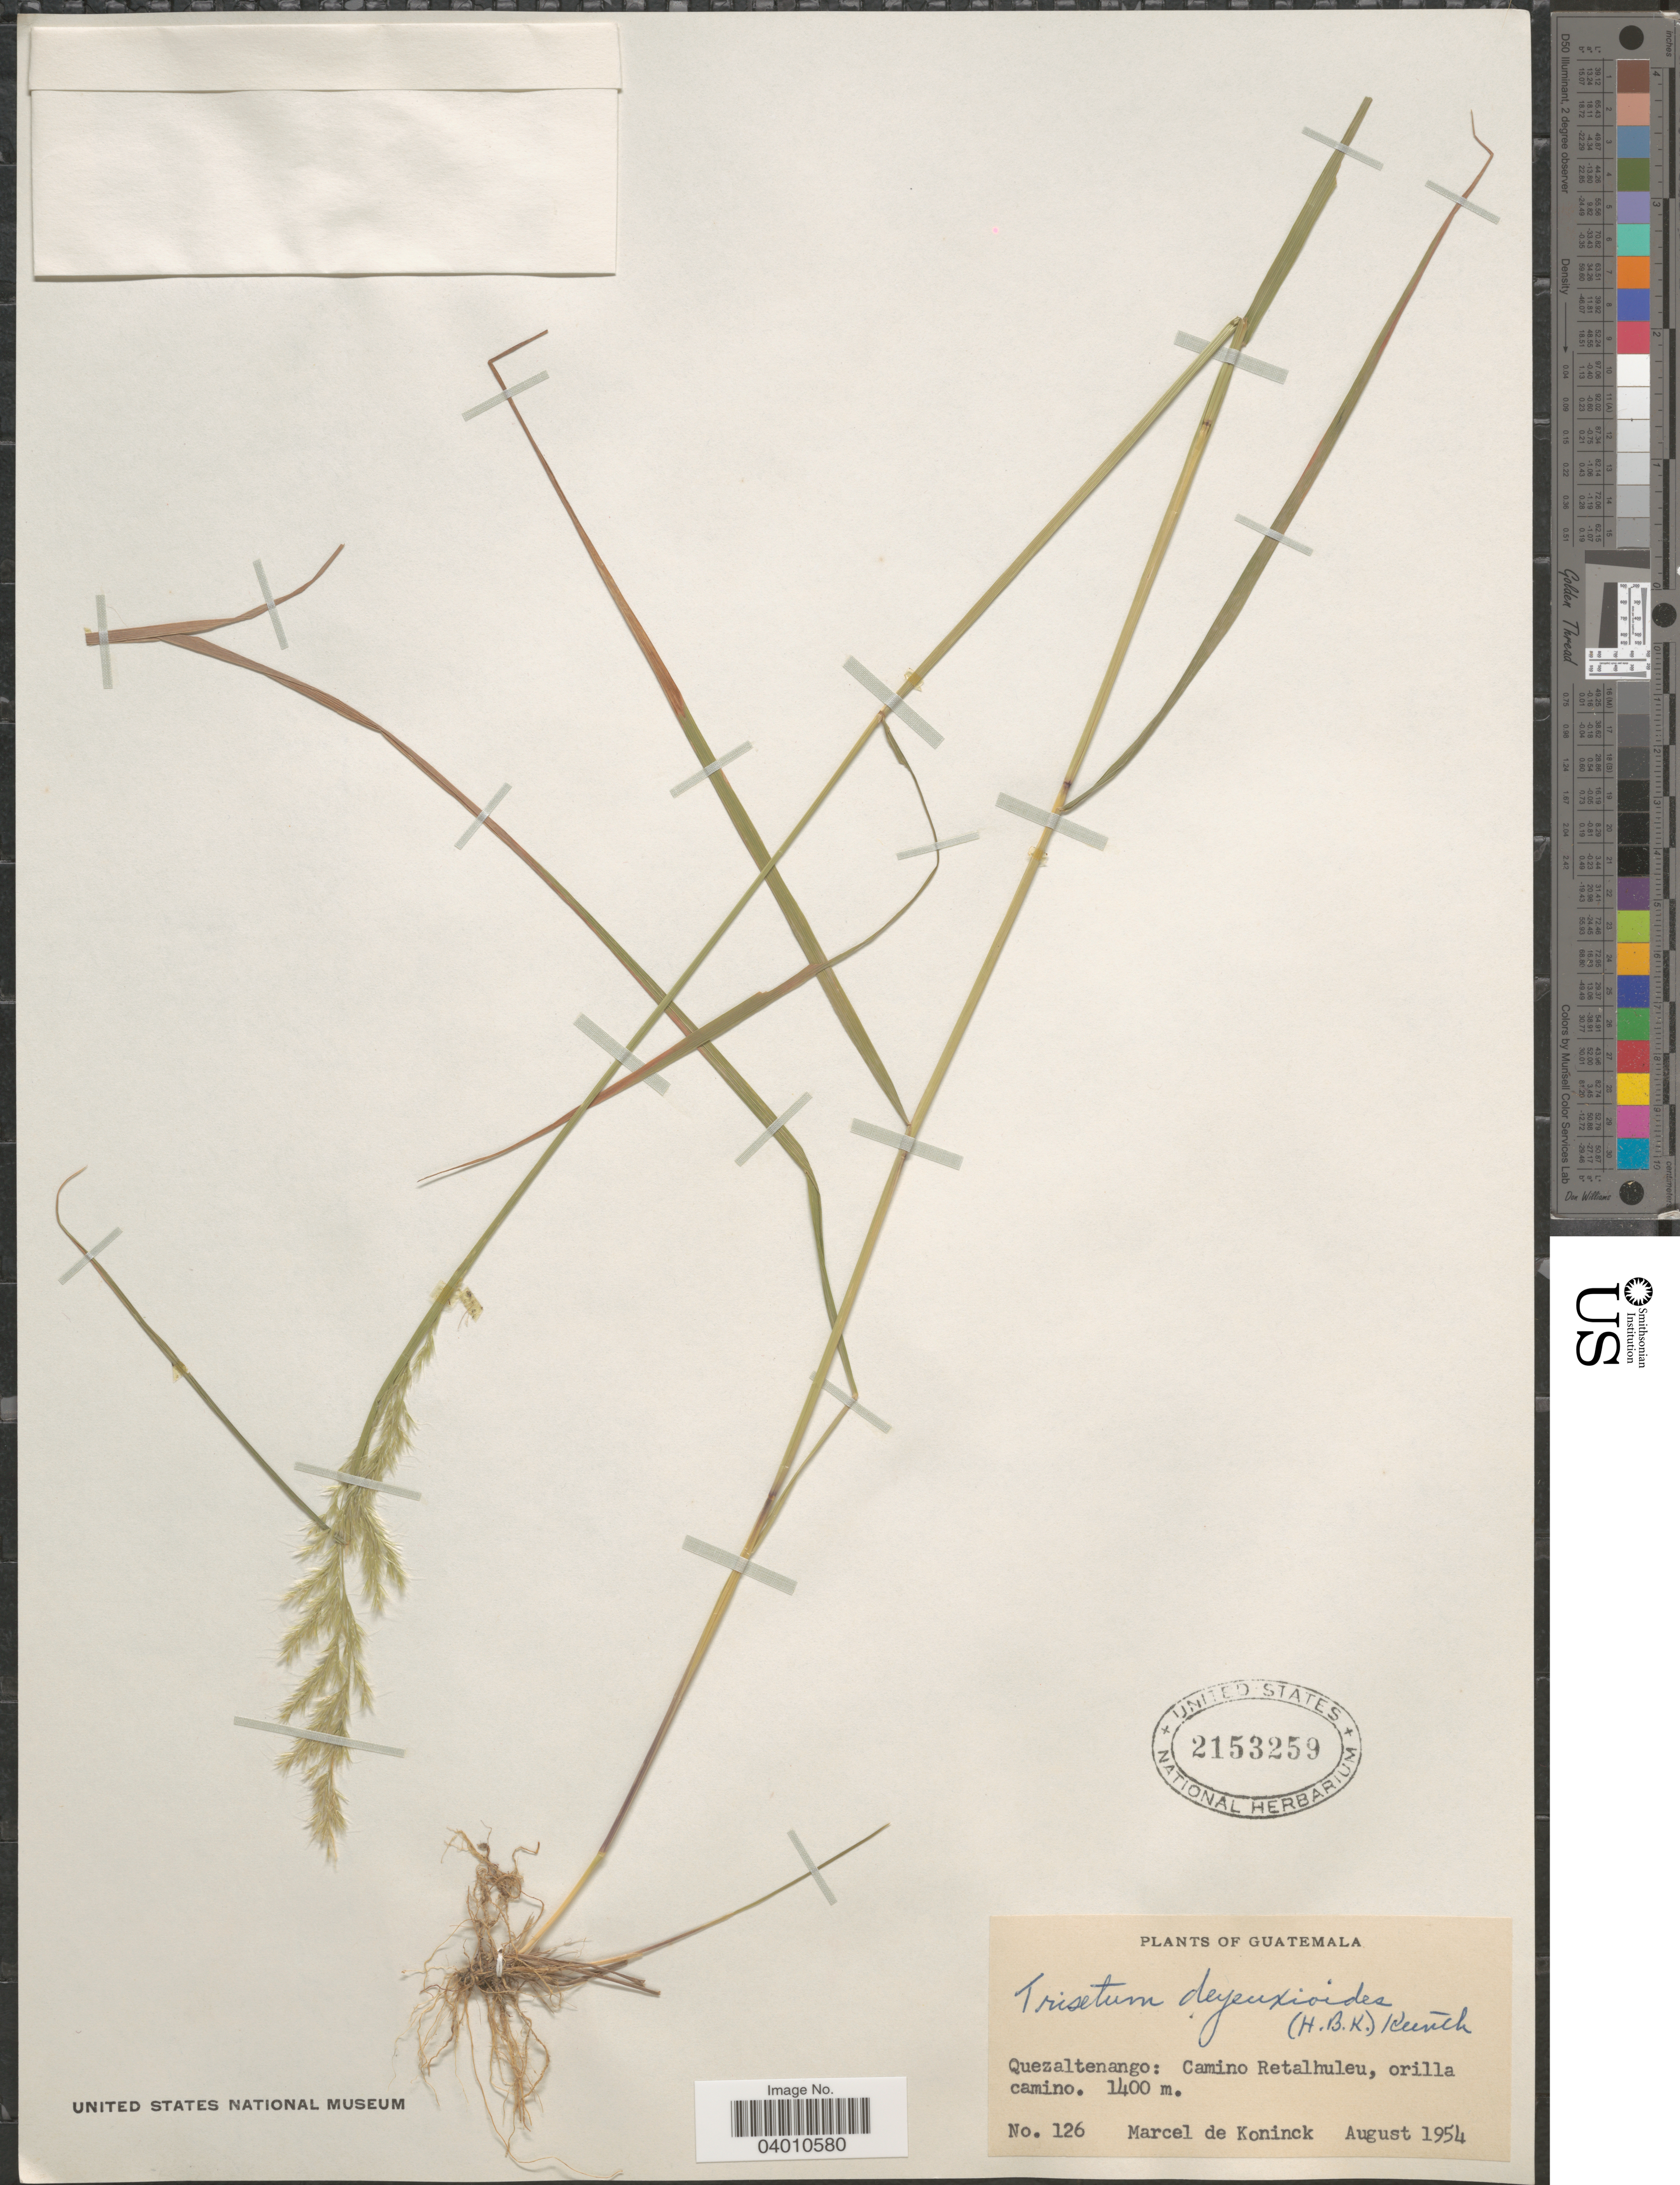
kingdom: Plantae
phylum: Tracheophyta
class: Liliopsida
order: Poales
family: Poaceae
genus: Peyritschia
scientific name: Peyritschia deyeuxioides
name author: (Kunth) Finot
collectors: M. Koninck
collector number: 126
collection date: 1954-08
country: Guatemala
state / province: Quetzaltenango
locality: Camino Retalhuleu, orilla camino.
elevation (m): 1400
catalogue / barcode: US 2153259